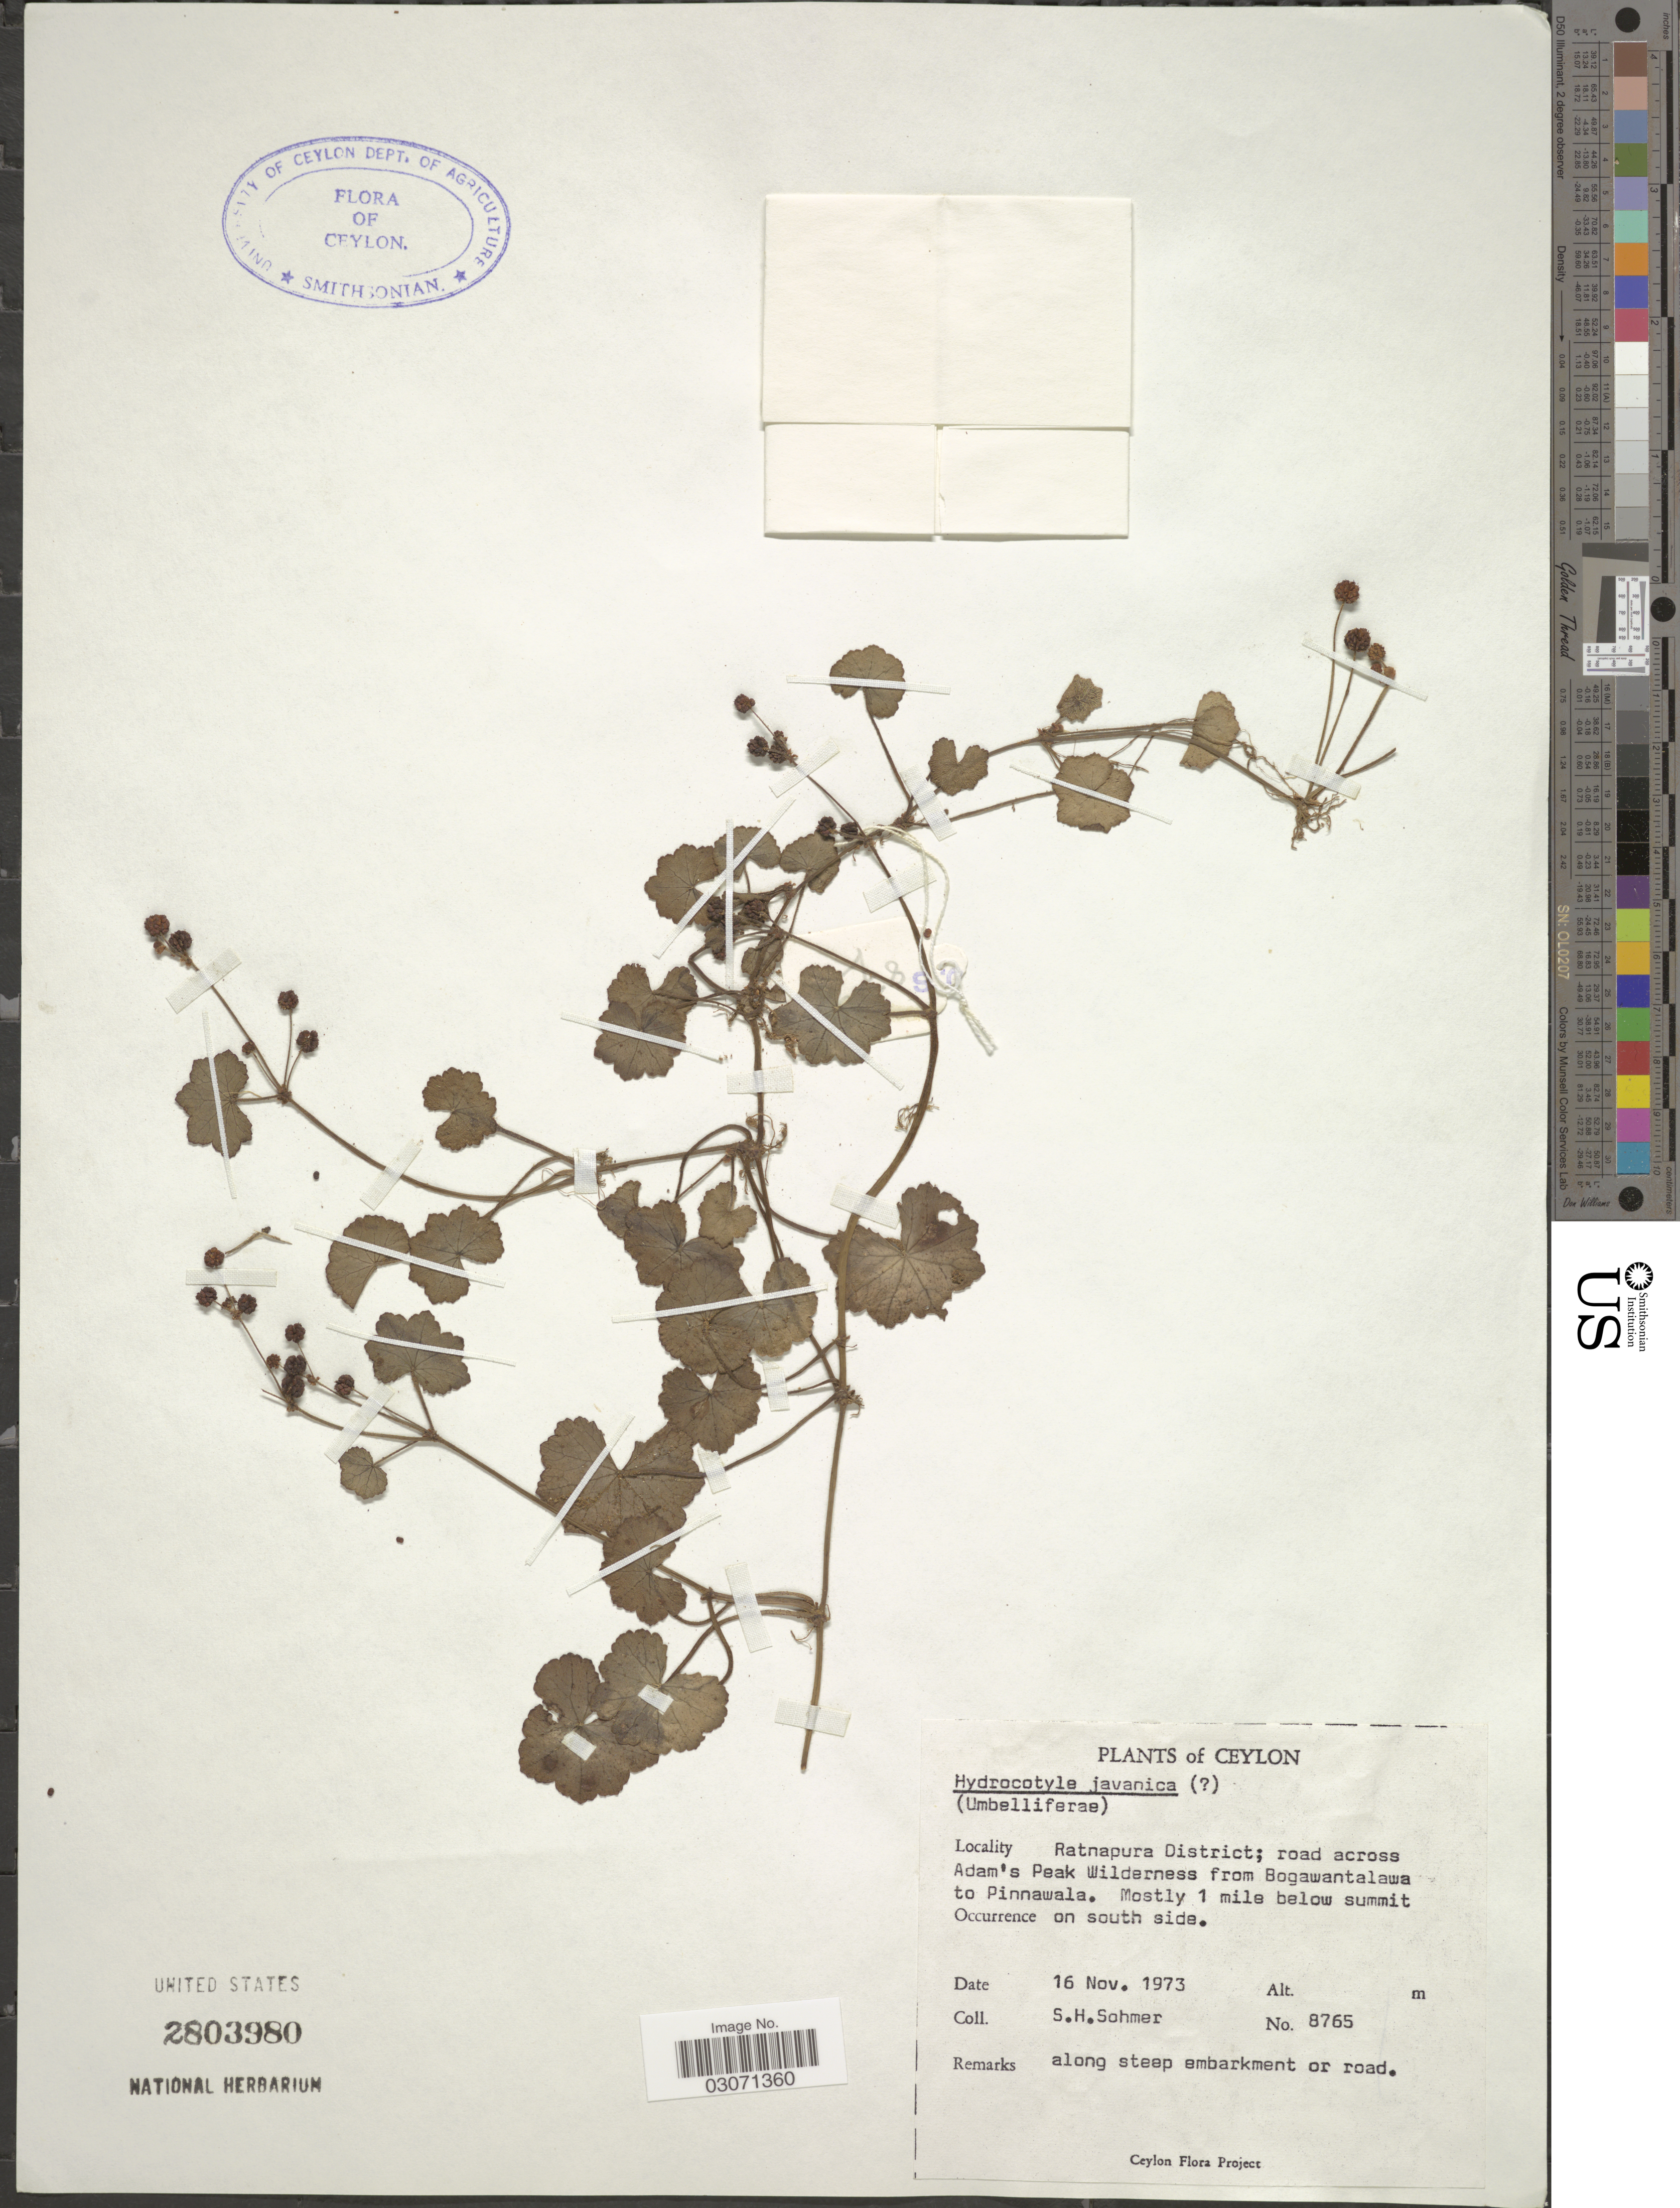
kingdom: Plantae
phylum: Tracheophyta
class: Magnoliopsida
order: Apiales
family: Araliaceae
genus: Hydrocotyle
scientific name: Hydrocotyle javanica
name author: Thunb.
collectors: S. H. Sohmer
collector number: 8765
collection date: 1973-11-16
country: Sri Lanka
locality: Ceylon. Ratnapura District; road across Adam's Peak Wilderness from Bogawantalawa to Pinnawala. Mostly 1 mile below summit on south side.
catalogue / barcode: US 2803980